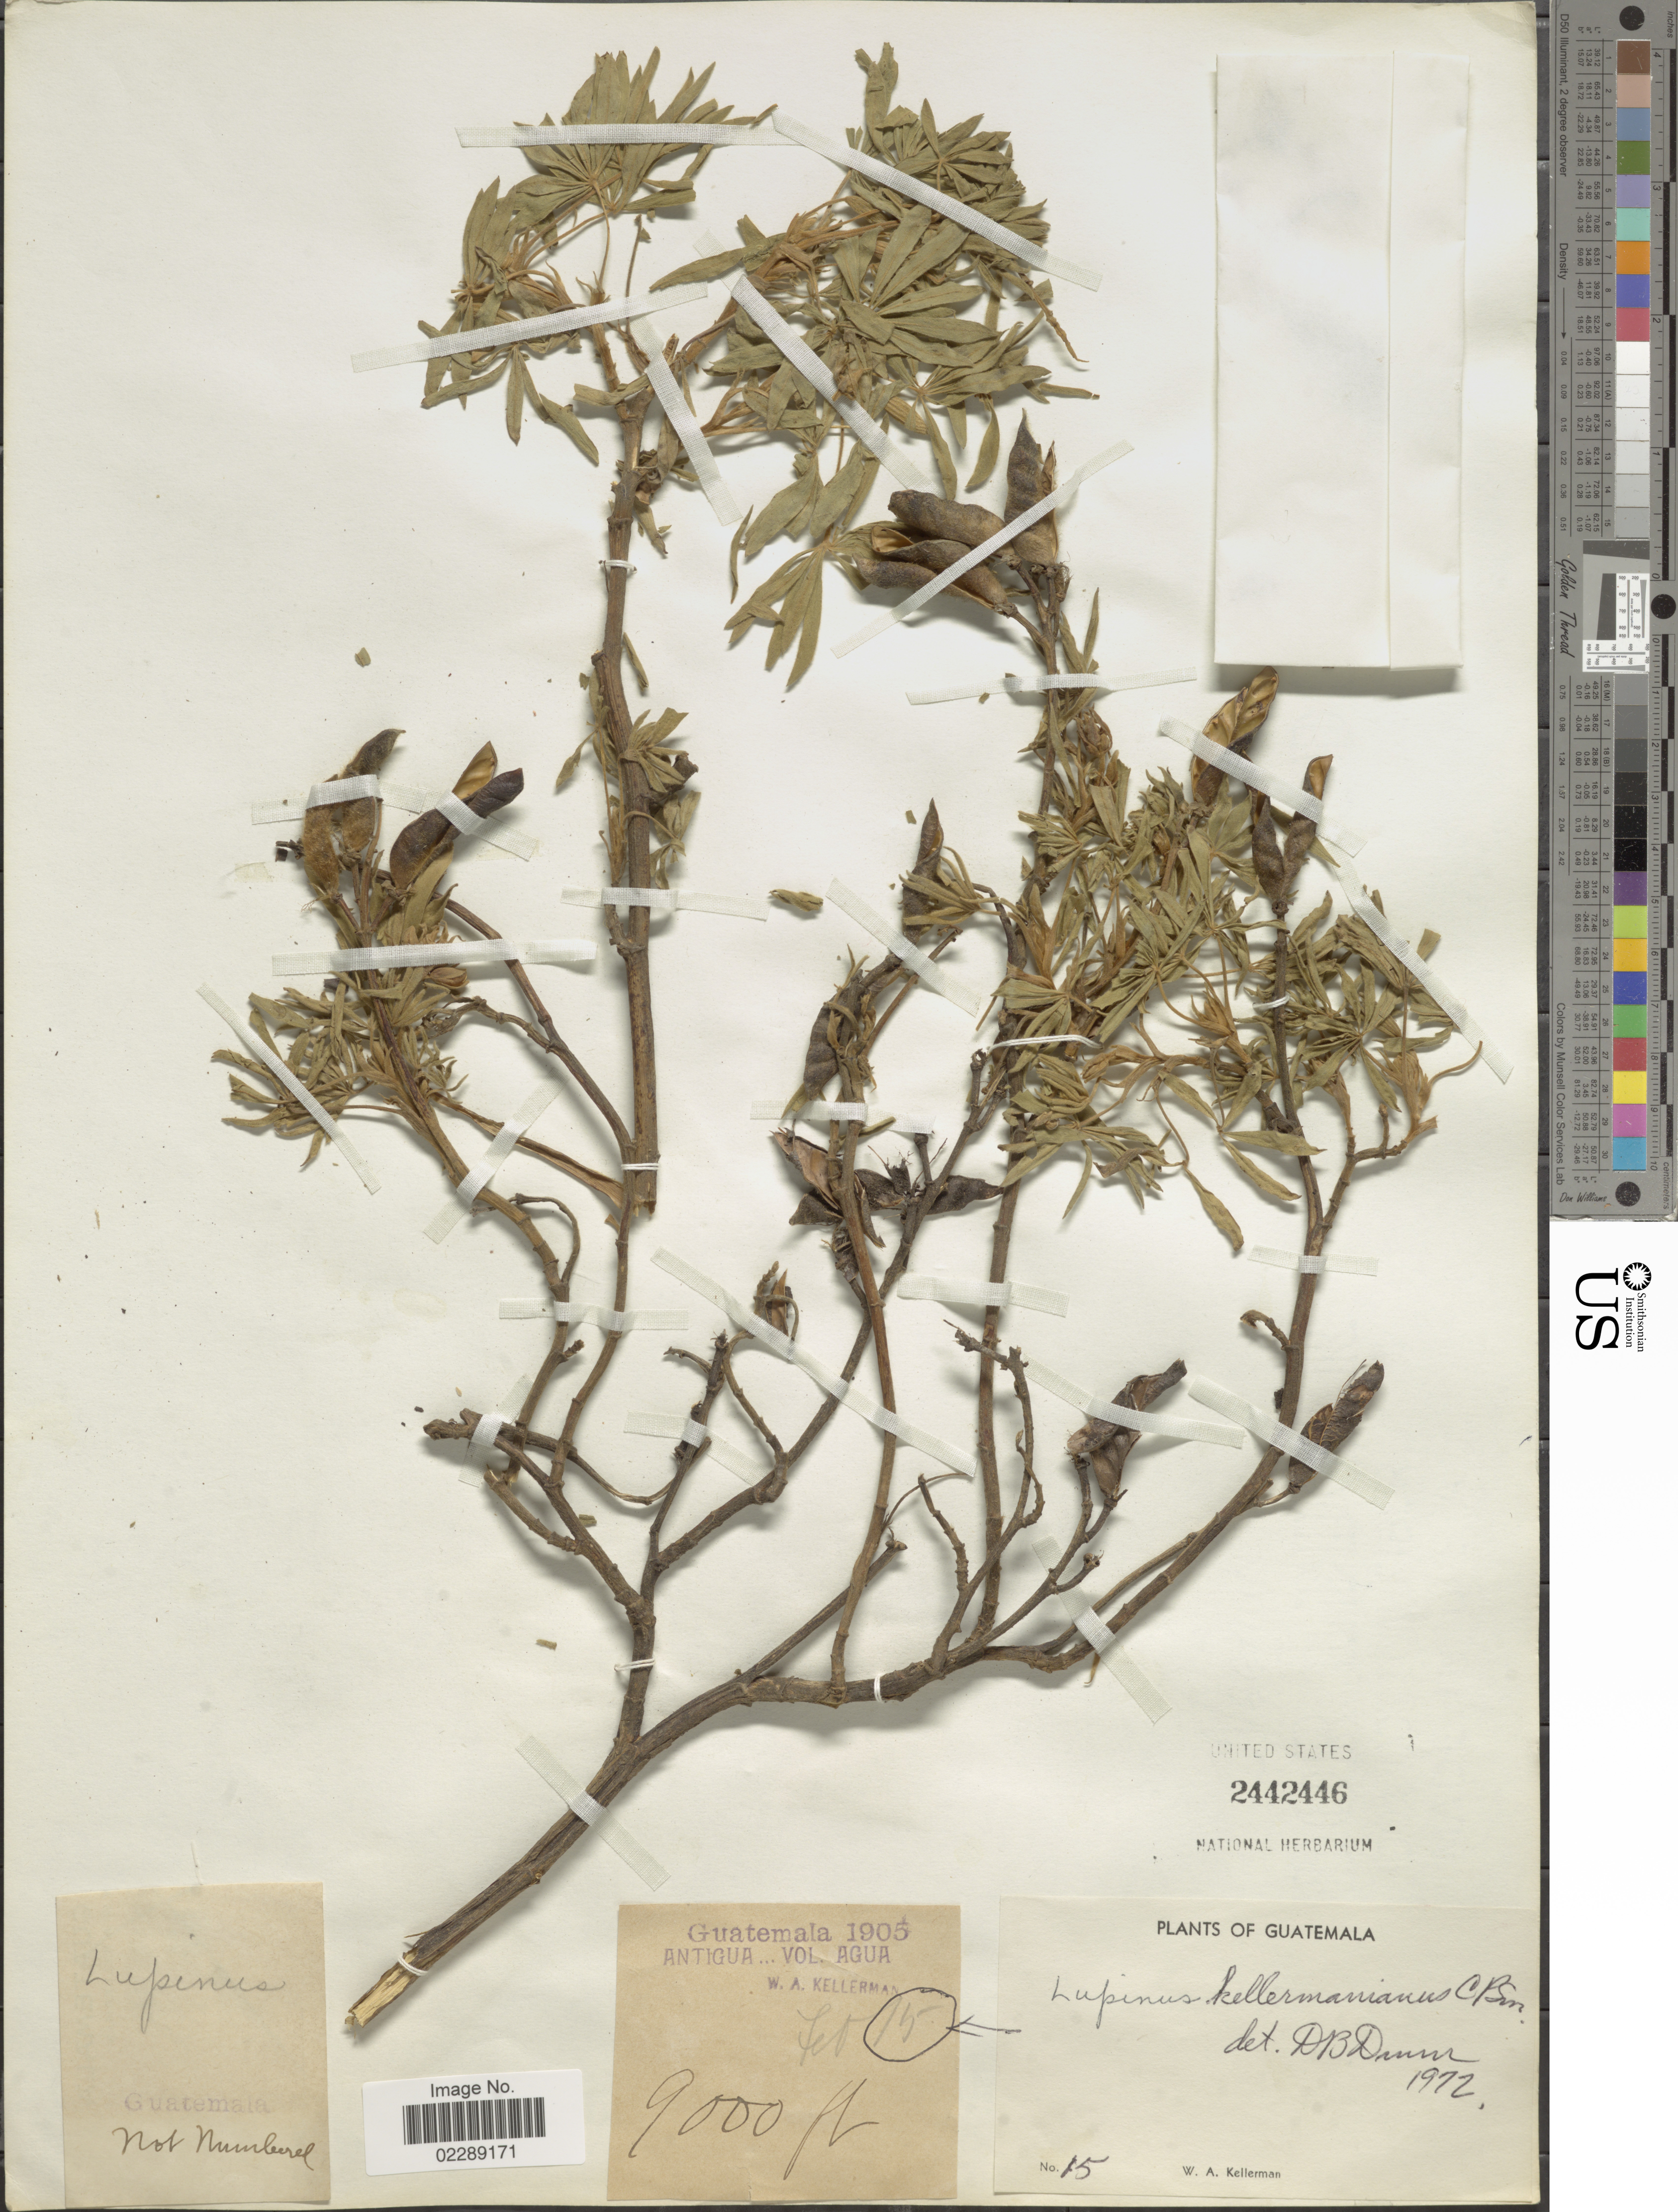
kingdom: Plantae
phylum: Tracheophyta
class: Magnoliopsida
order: Fabales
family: Fabaceae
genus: Lupinus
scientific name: Lupinus kellermanianus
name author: C.P. Sm.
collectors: W. Kellerman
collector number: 15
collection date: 1905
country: Guatemala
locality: Antigua, Vol. Agua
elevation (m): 2743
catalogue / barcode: US 2442446